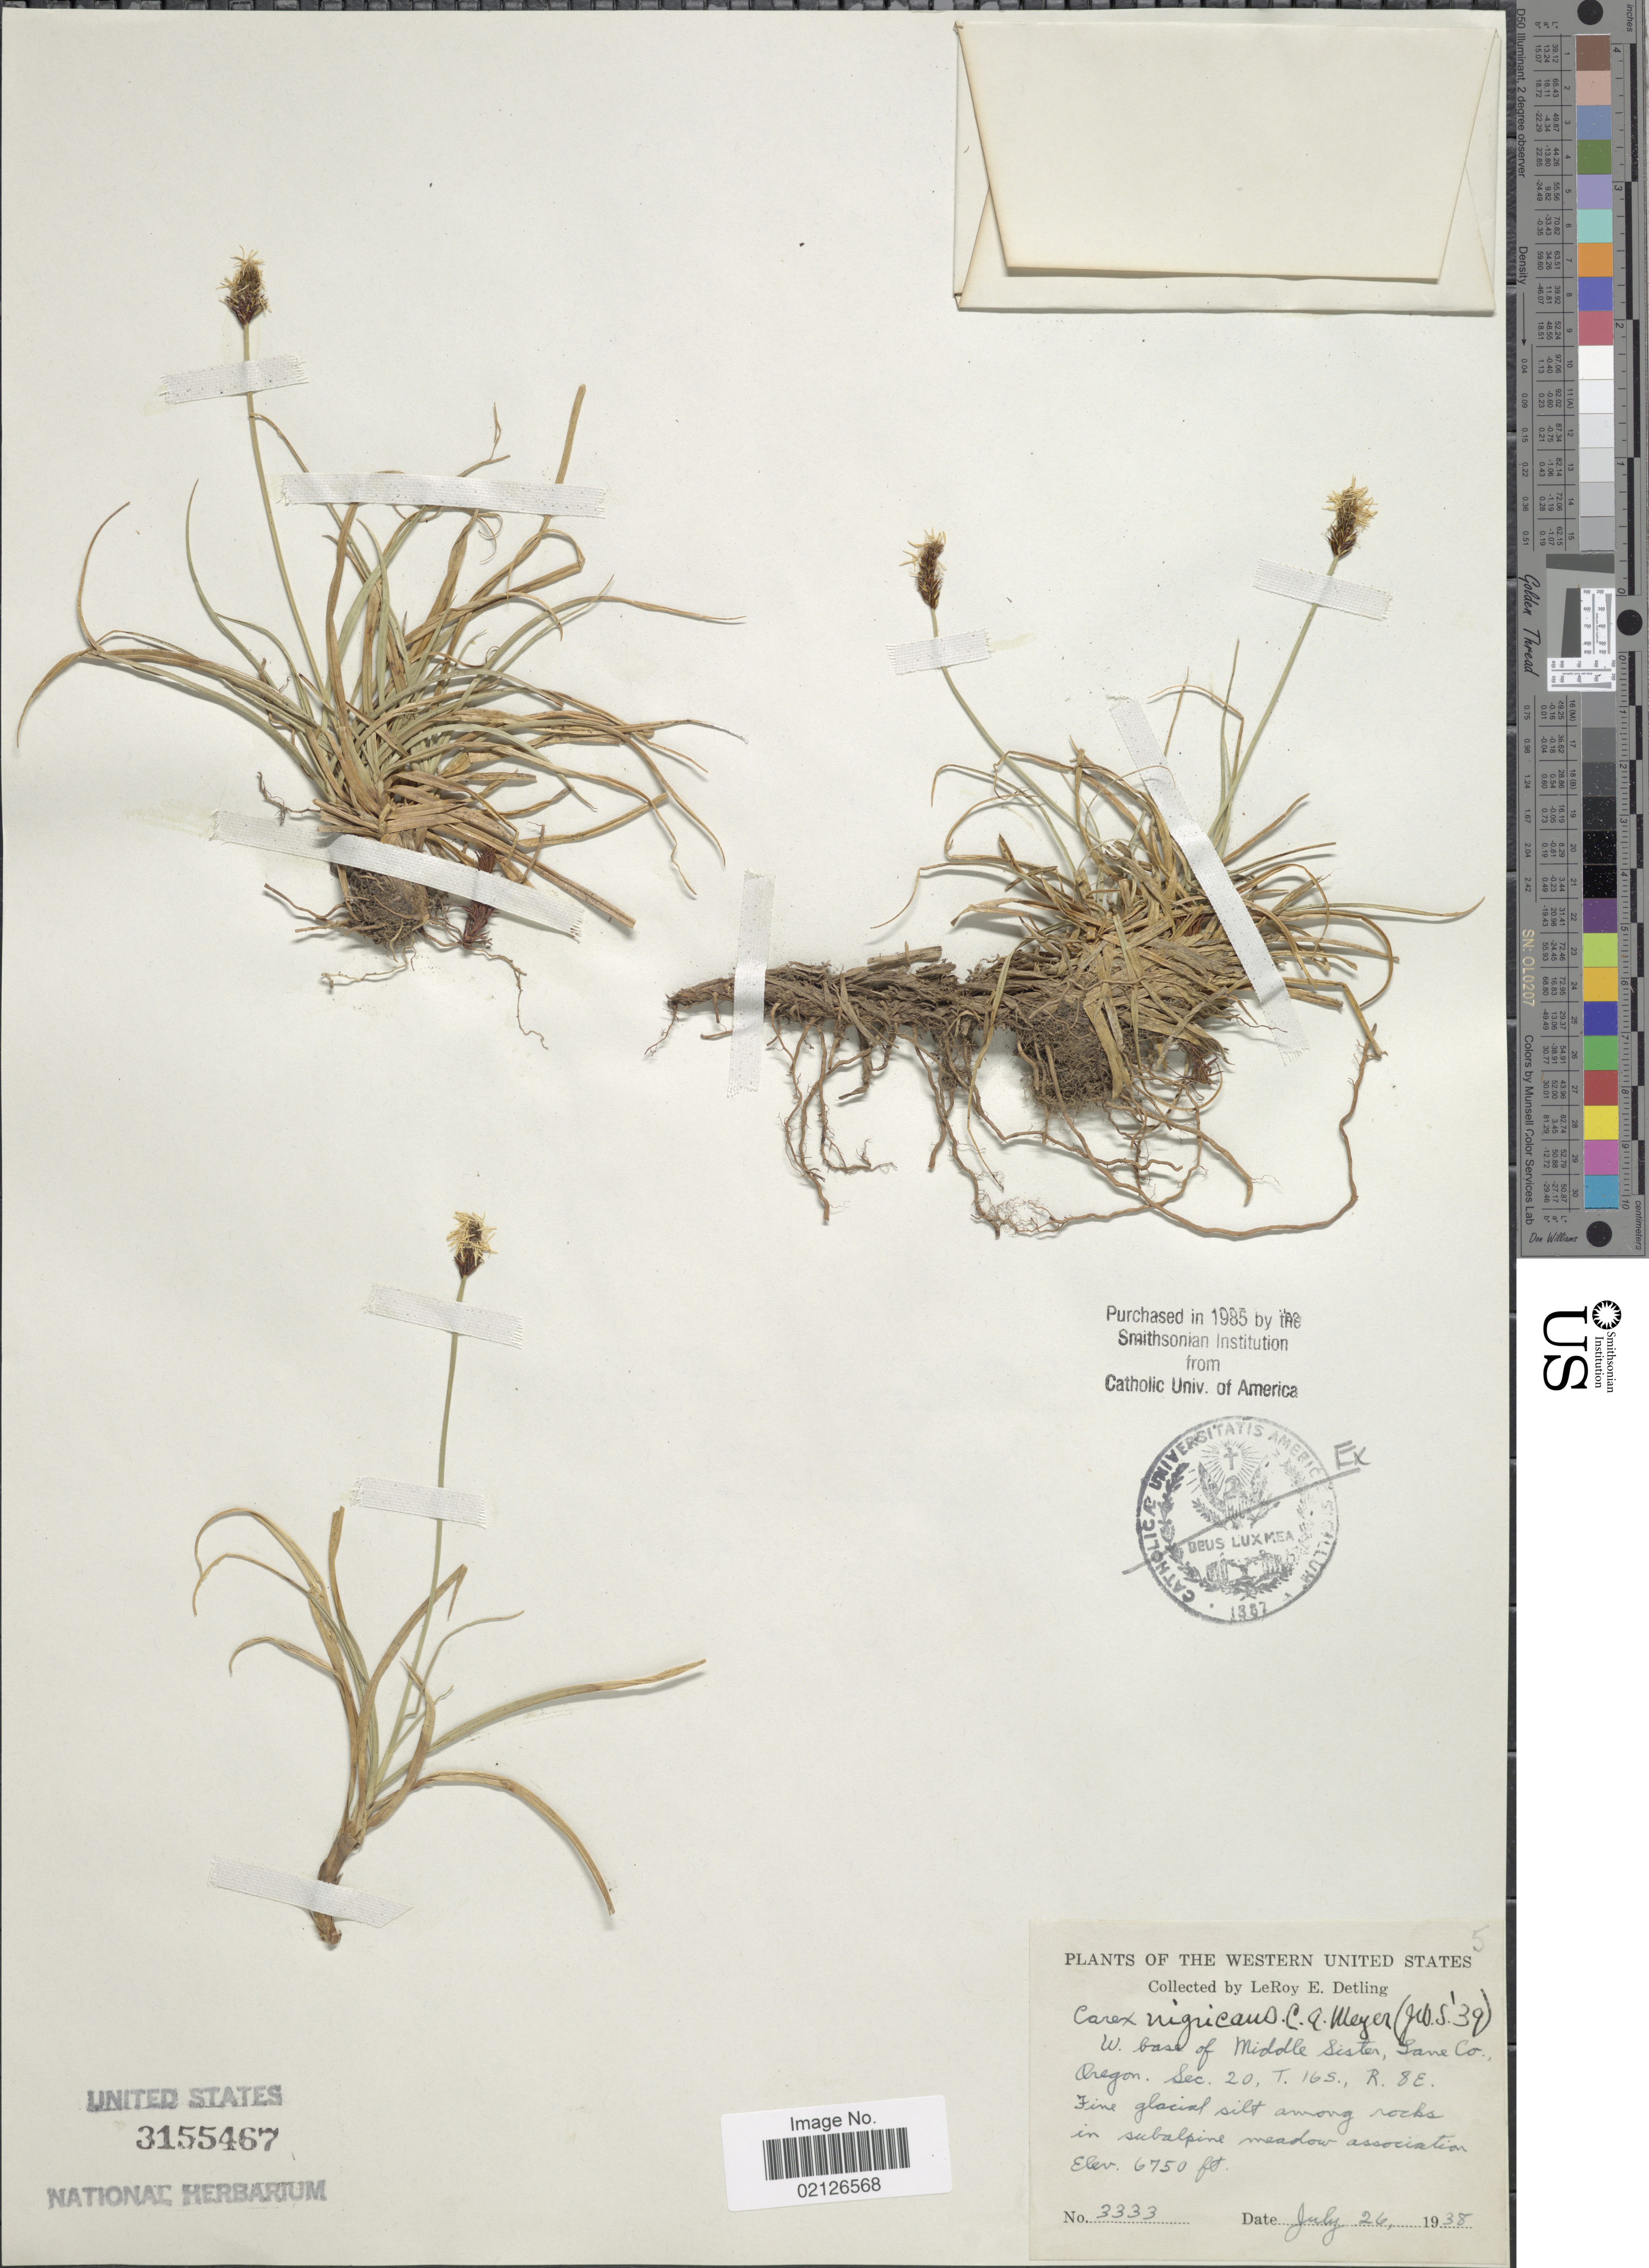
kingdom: Plantae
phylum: Tracheophyta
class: Liliopsida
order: Poales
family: Cyperaceae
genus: Carex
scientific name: Carex nigricans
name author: C.A. Mey.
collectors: L. E. Detling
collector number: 3333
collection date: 1938-07-26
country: United States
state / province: Oregon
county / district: Lane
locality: W. base of Middle Sister, Lane Co., Sec. 20, T.16S., R.8E., among rocks in subalpine meadow association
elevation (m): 2057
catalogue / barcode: US 3155467